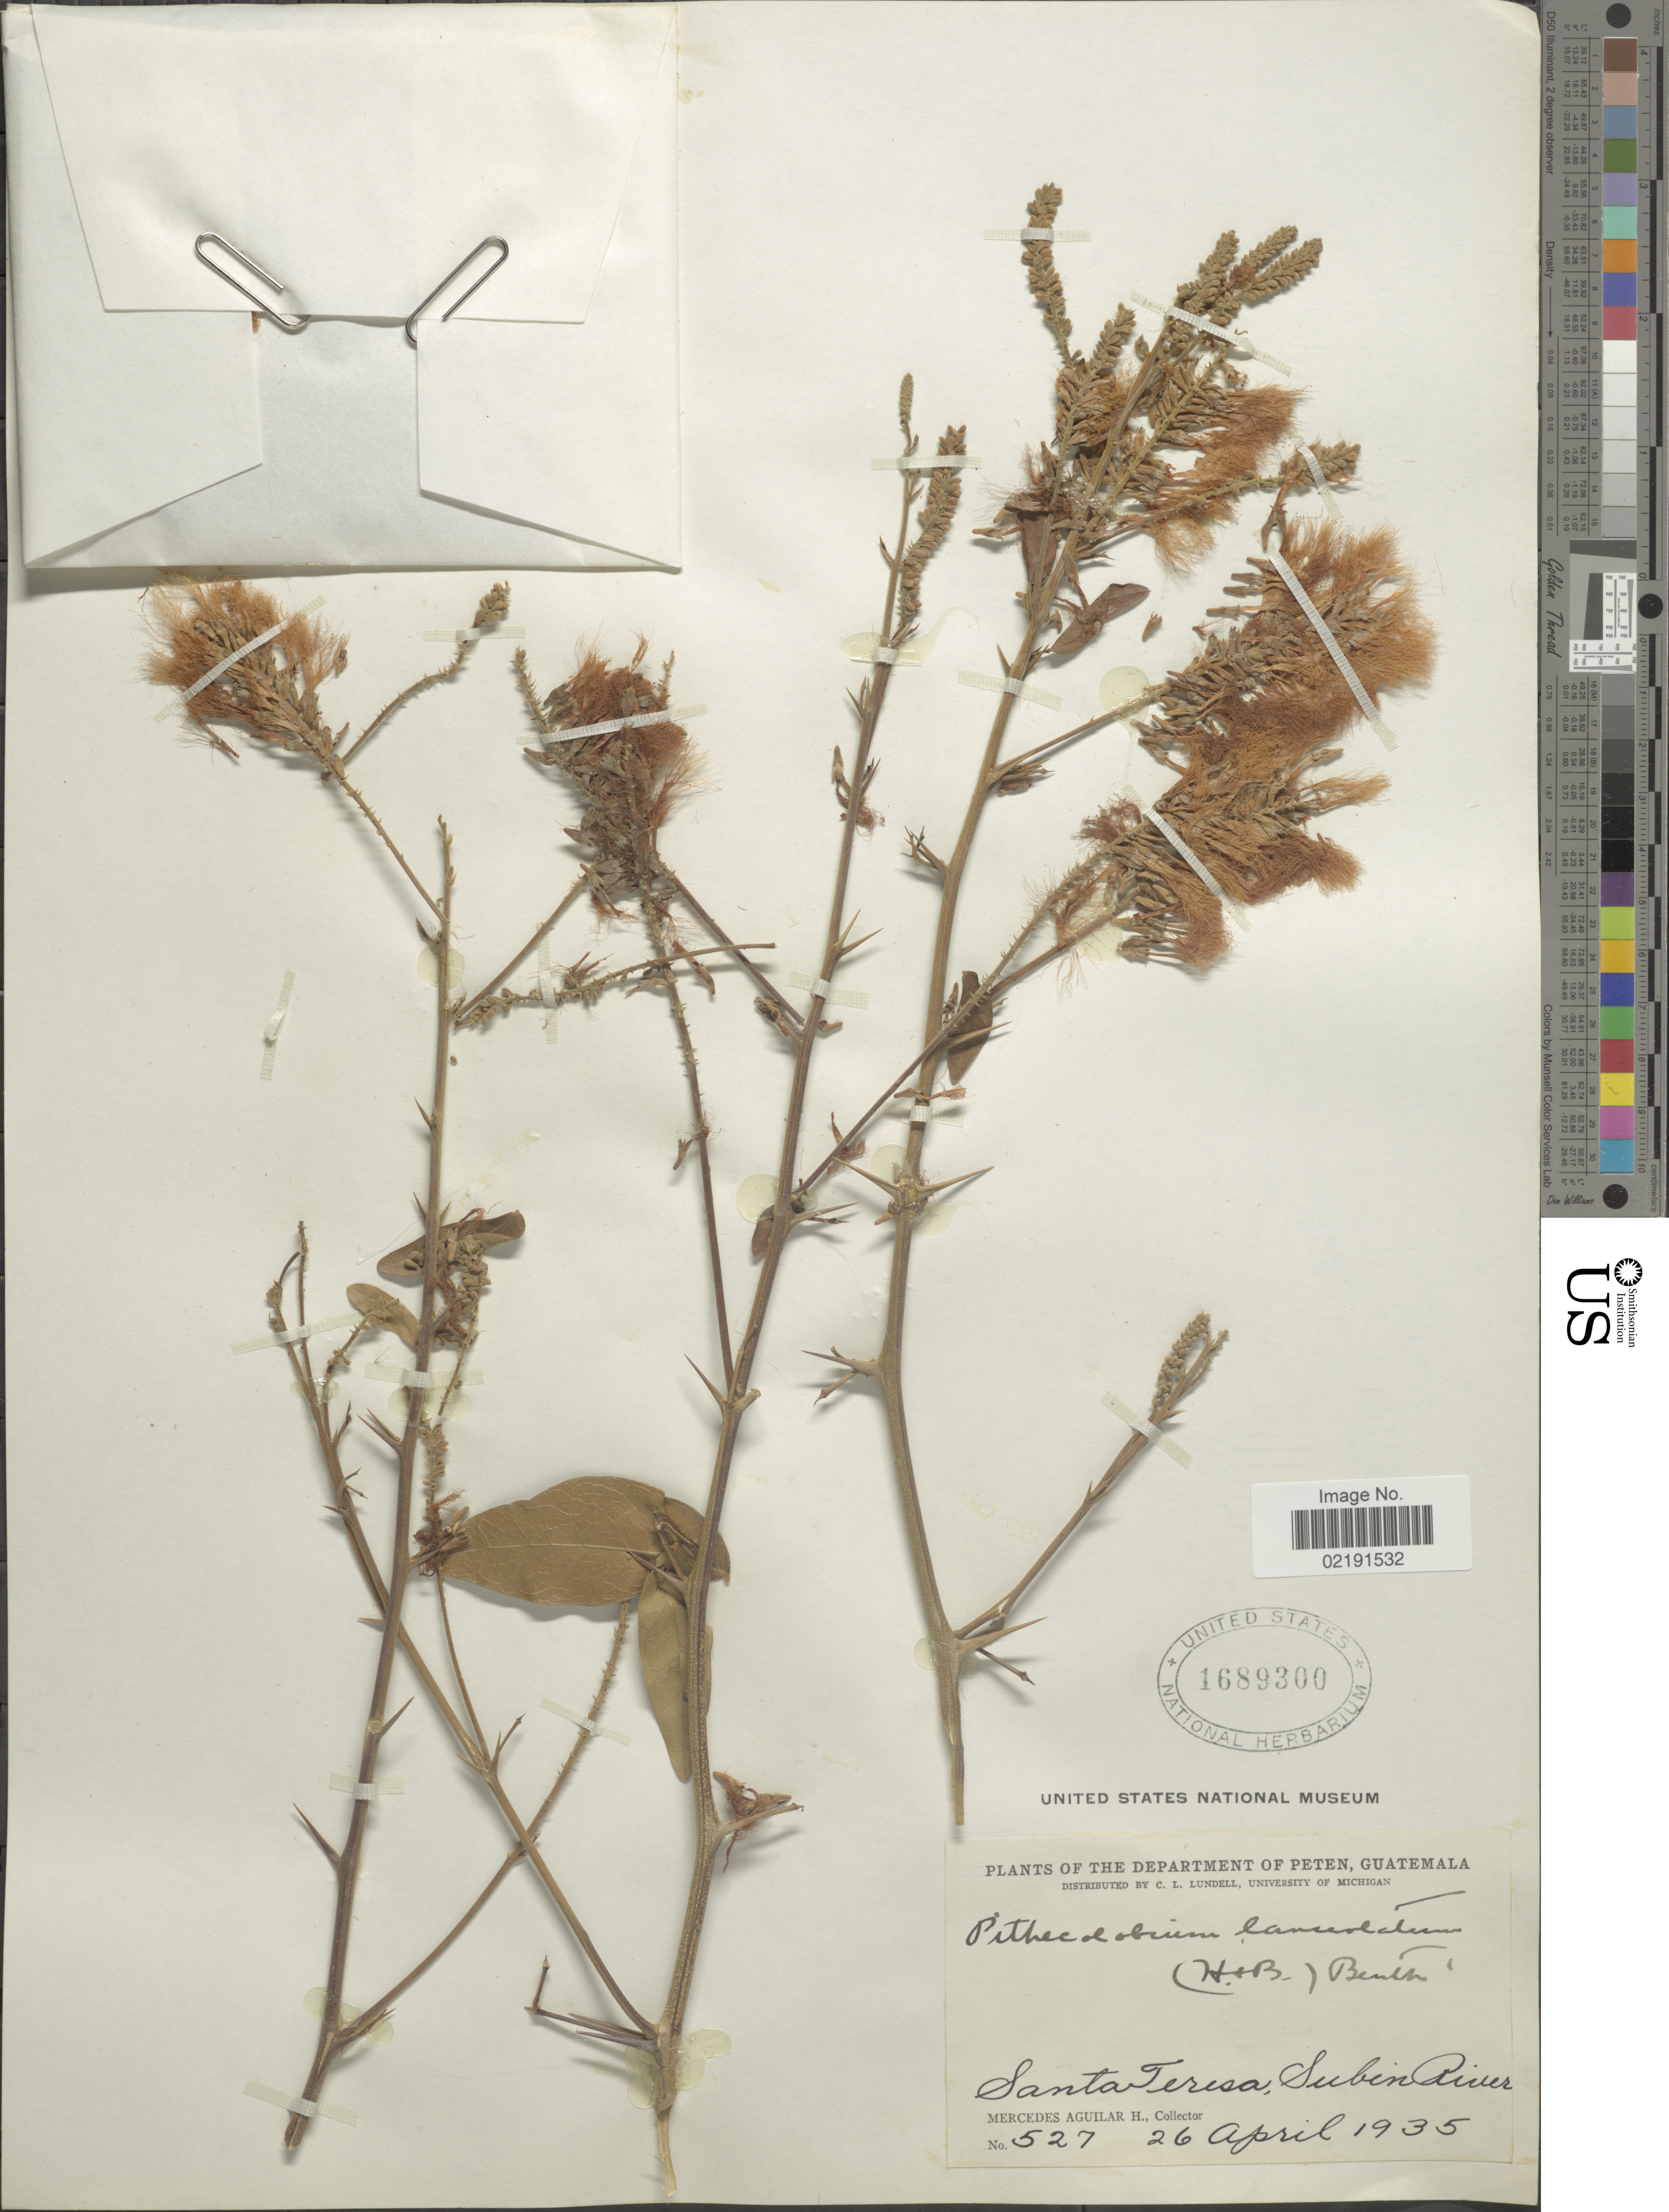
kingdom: Plantae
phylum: Tracheophyta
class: Magnoliopsida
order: Fabales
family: Fabaceae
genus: Pithecellobium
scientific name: Pithecellobium lanceolatum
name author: (Humb. & Bonpl. ex Willd.) Benth.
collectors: M. Aguilar H.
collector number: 527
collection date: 1935-04-26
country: Guatemala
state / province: El Petén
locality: Department of Peten, Guatemala. Santa Teresa, Subin River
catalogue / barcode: US 1689300